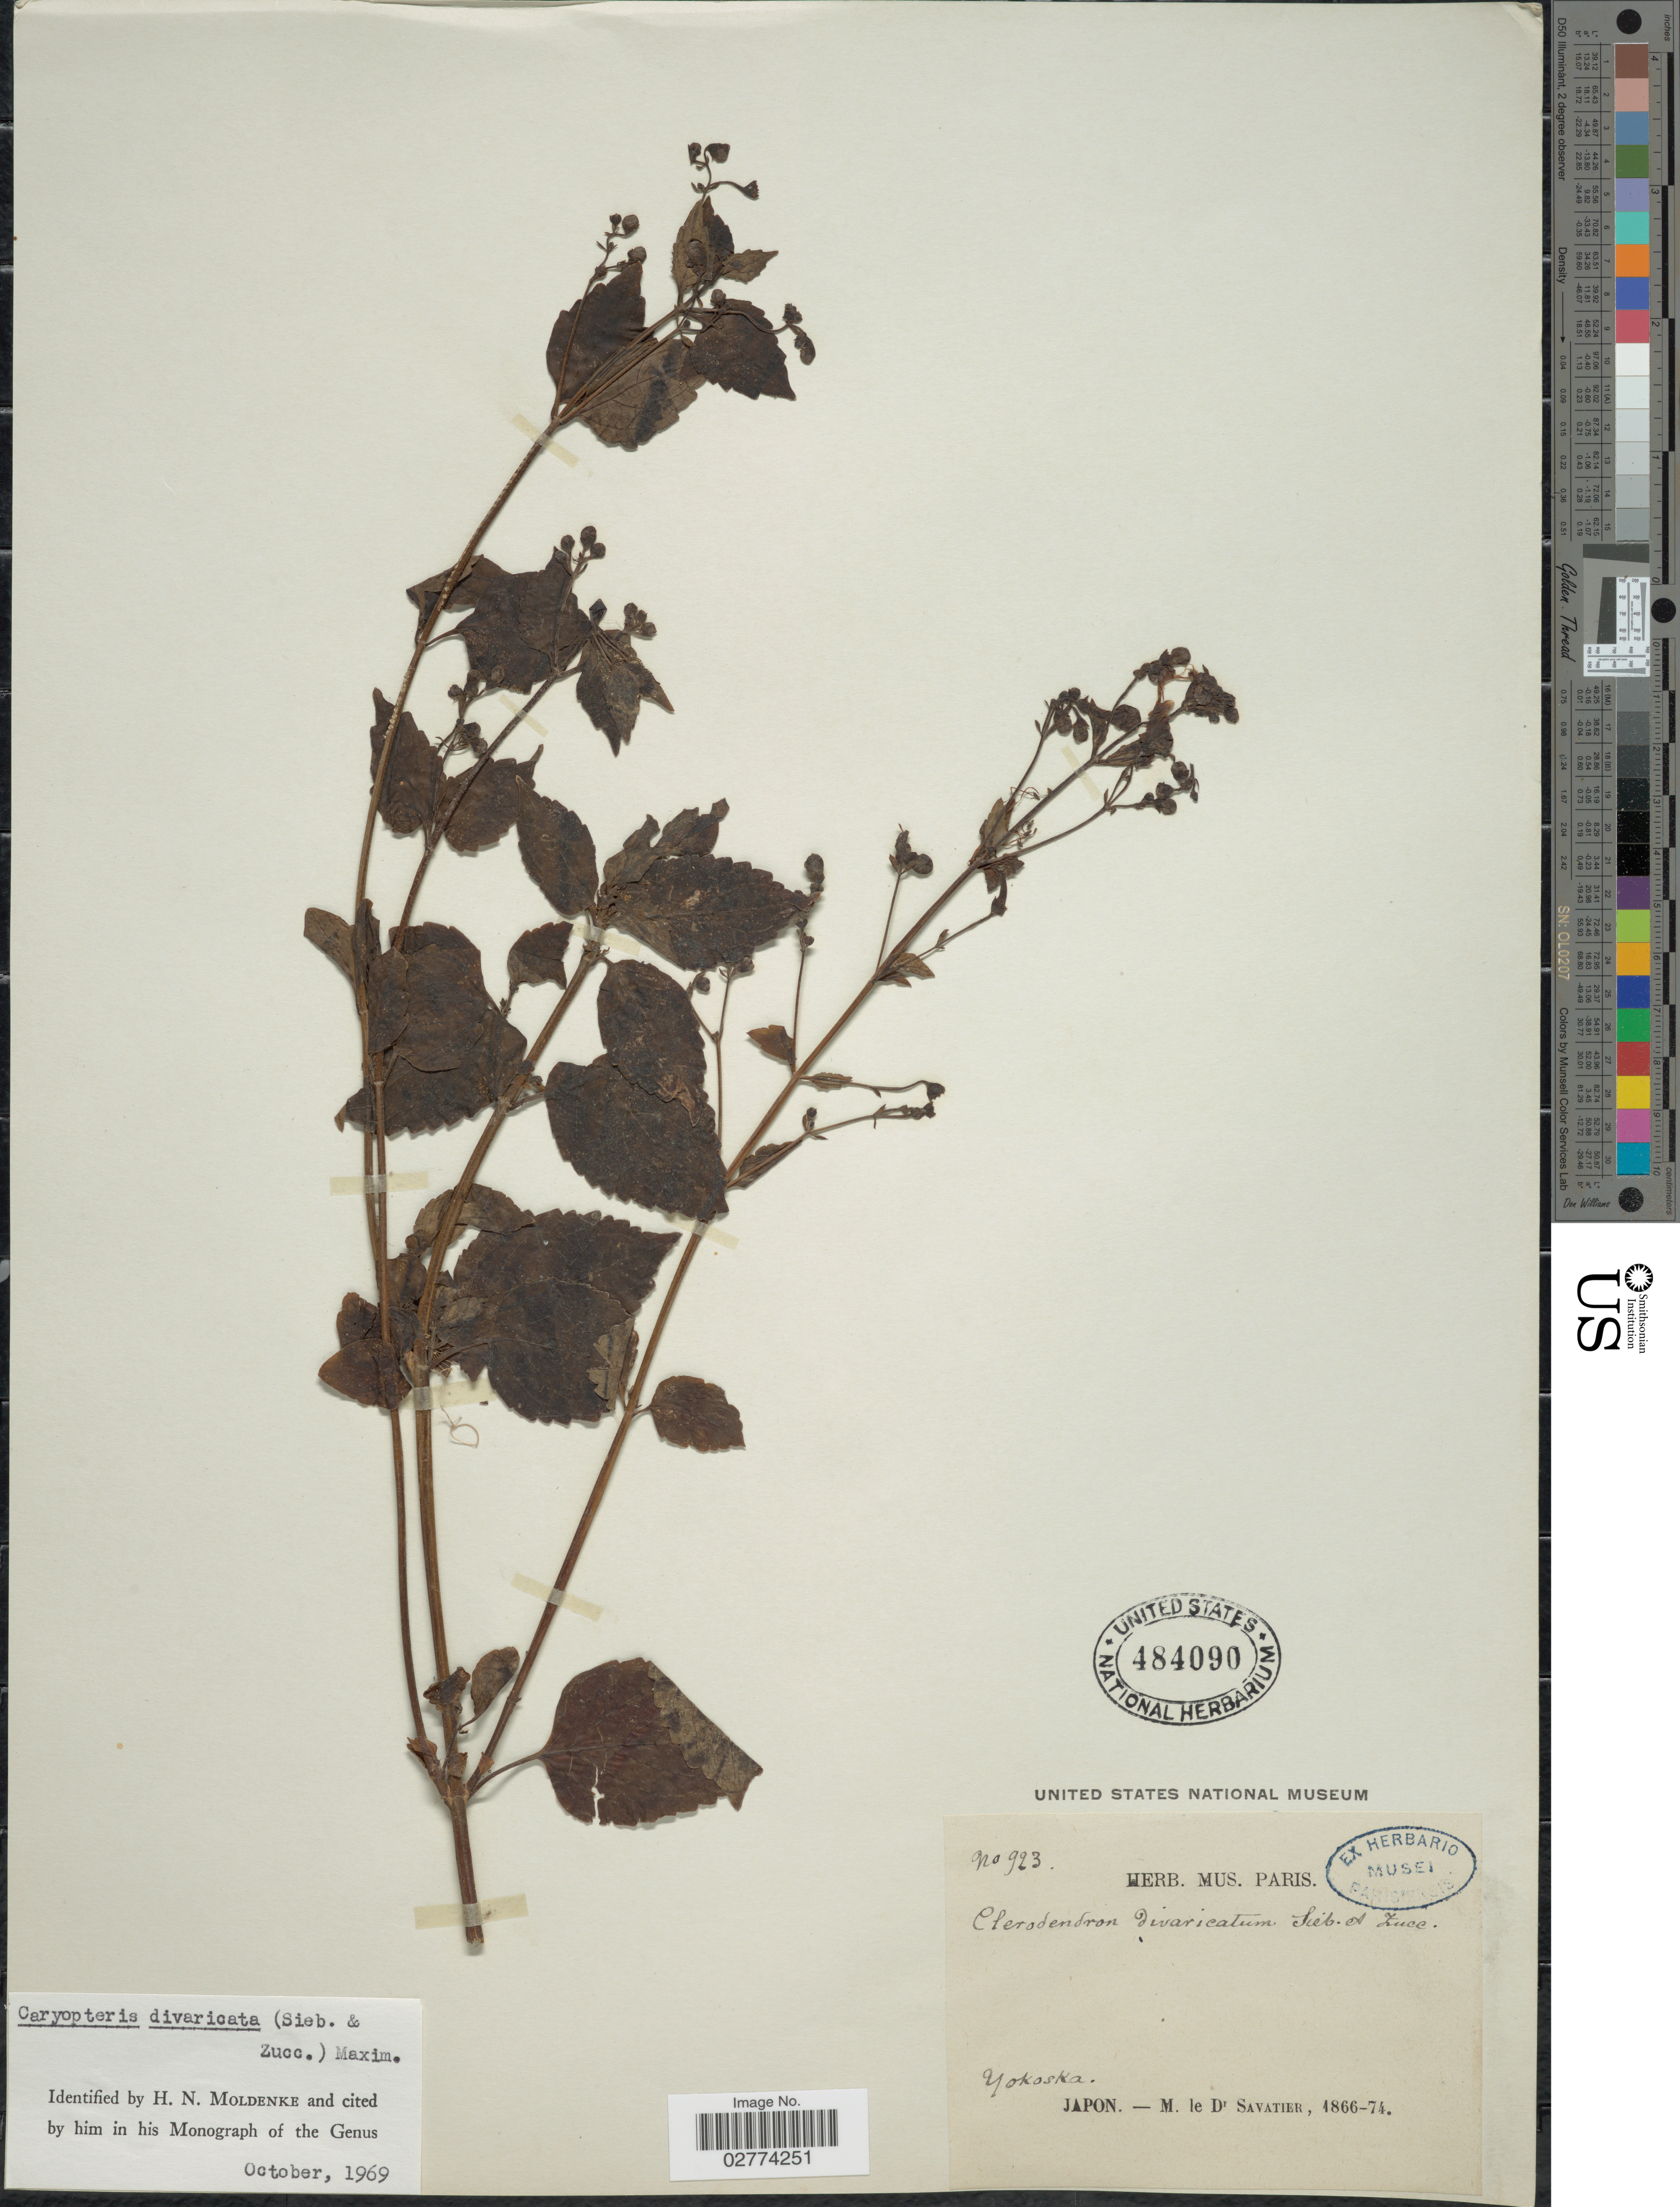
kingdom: Plantae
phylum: Tracheophyta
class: Magnoliopsida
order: Lamiales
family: Lamiaceae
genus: Caryopteris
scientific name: Caryopteris divaricata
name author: Maxim.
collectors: M. Savatier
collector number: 923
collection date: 1866/1874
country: Japan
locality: Yokoska.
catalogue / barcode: US 484090